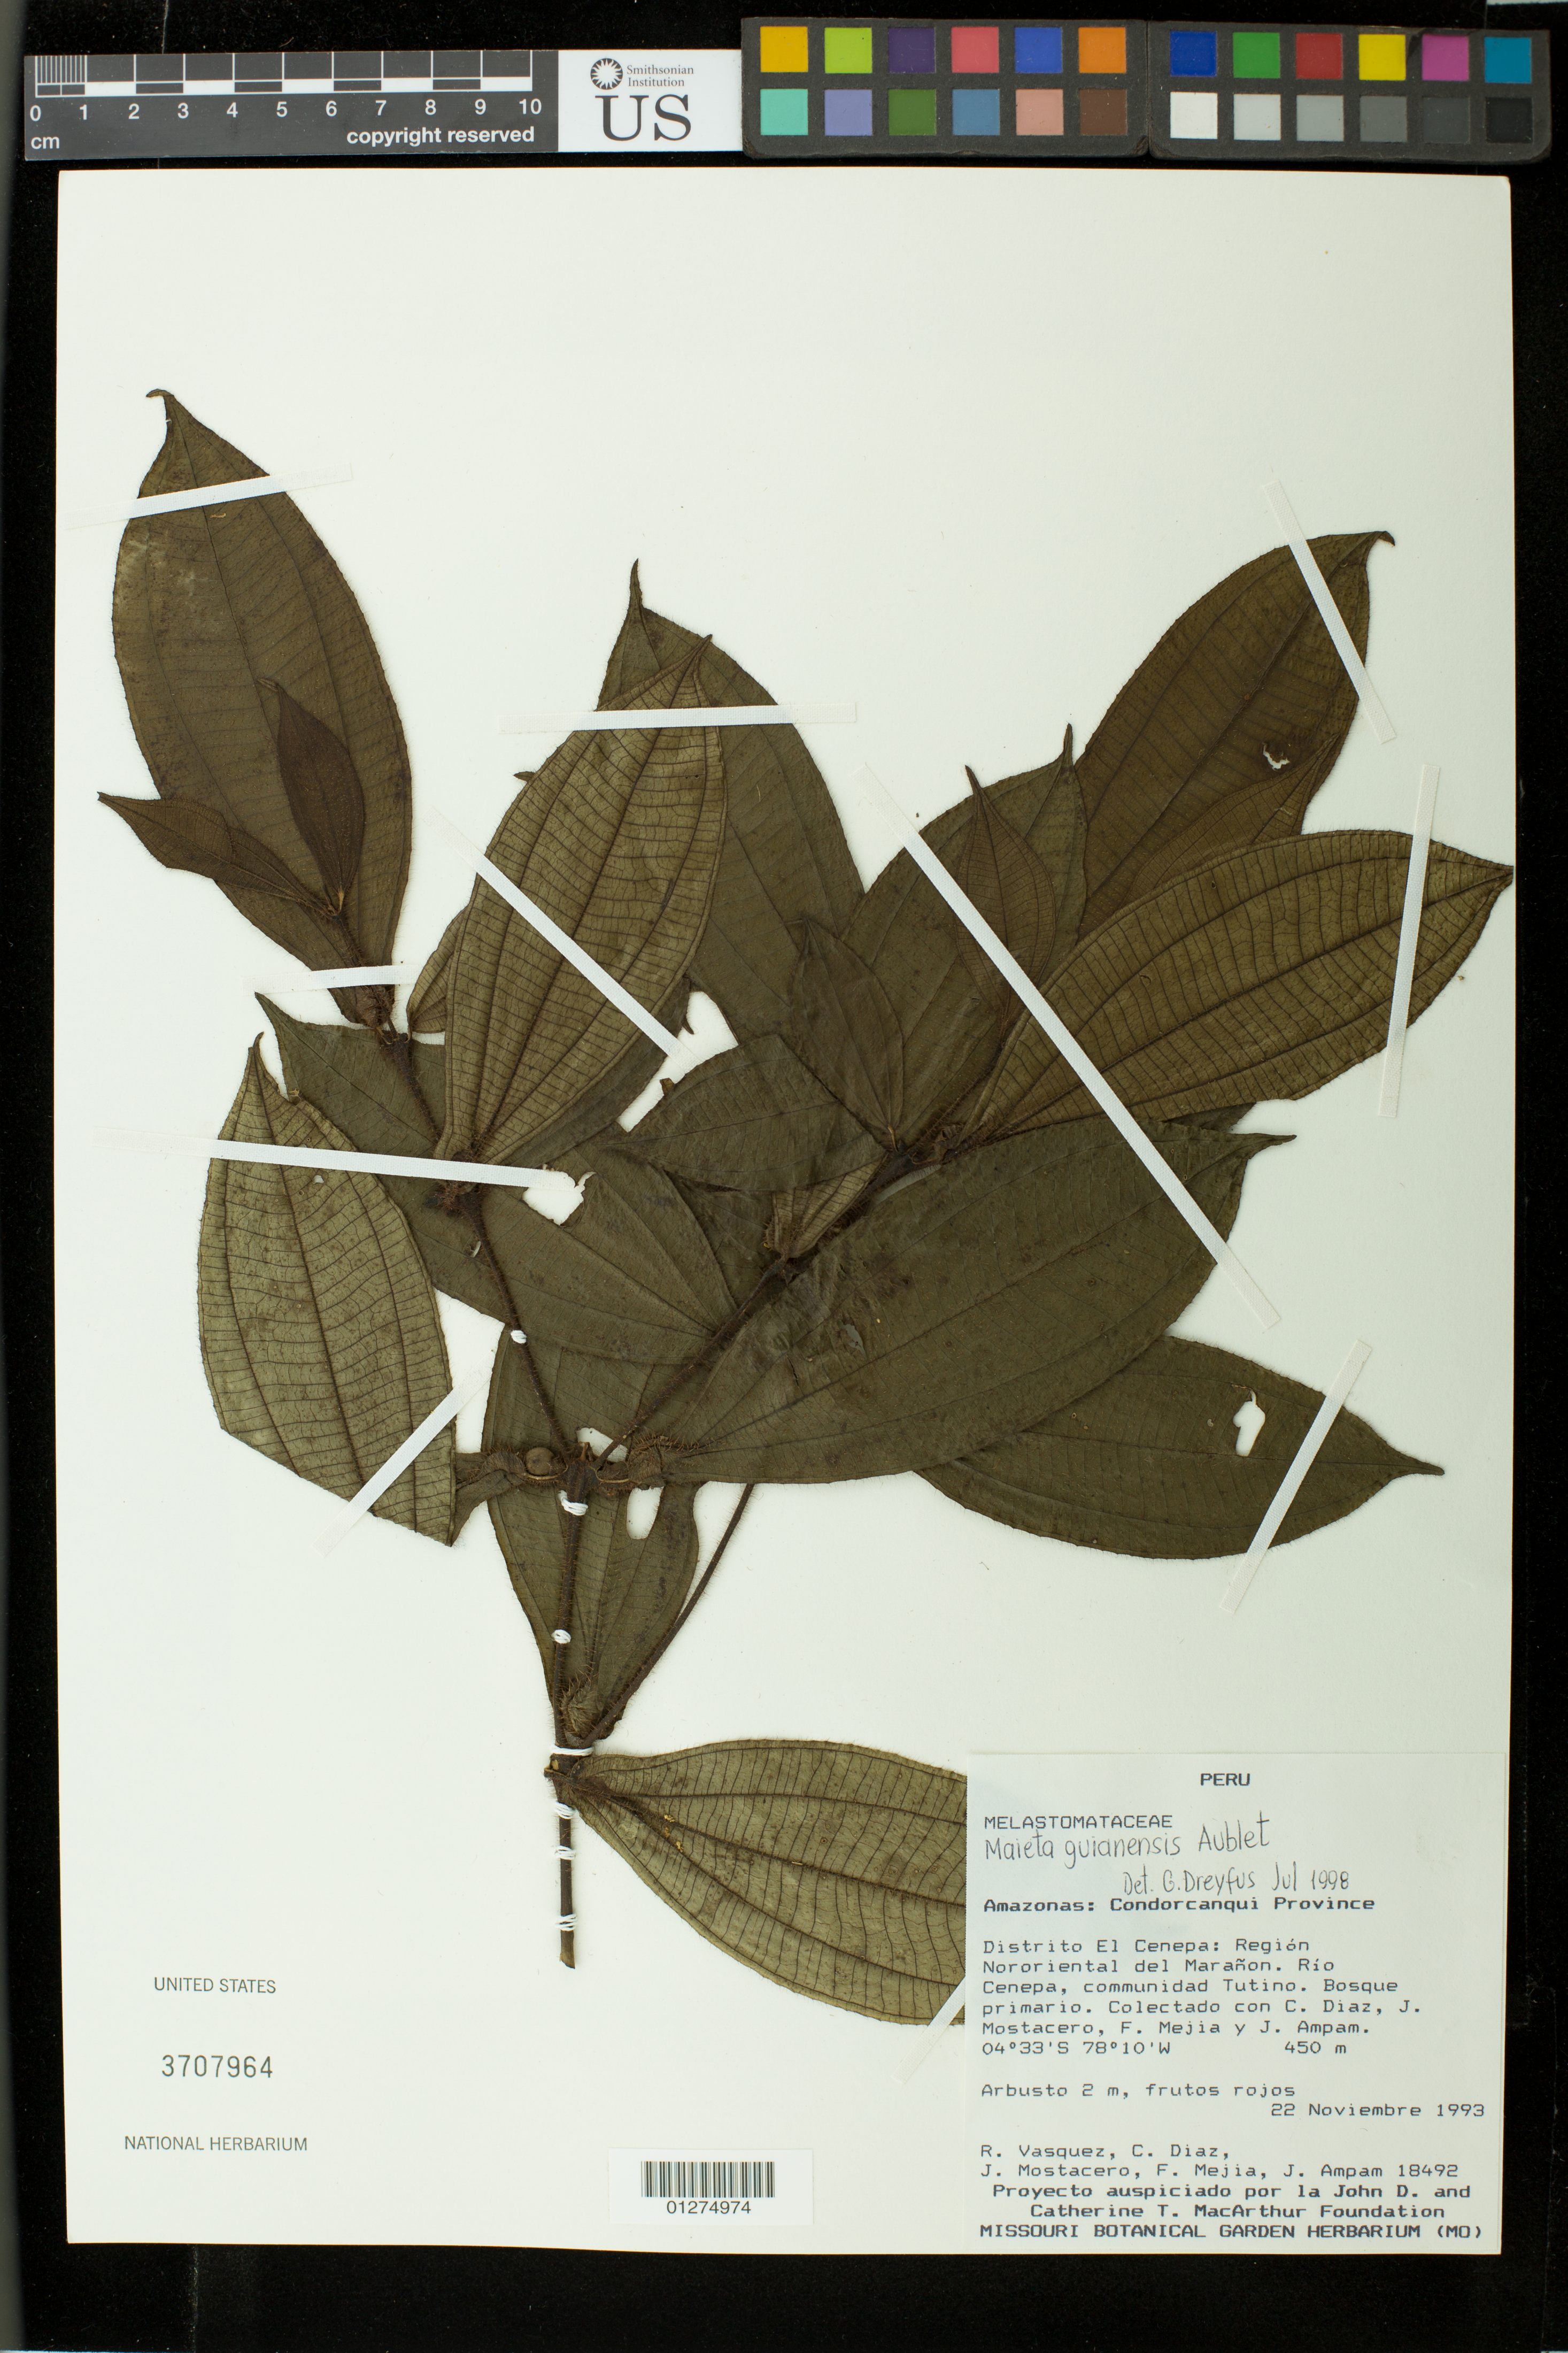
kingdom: Plantae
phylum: Tracheophyta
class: Magnoliopsida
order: Myrtales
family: Melastomataceae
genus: Maieta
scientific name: Maieta guianensis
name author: Aubl.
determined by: Dreyfus, G.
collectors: R. Vásquez, C. Díaz, J. Mostacero, F. Mejia & J. Ampam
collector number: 18492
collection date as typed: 22 Nov 1993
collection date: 1993-11-22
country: Peru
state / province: Amazonas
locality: Prov. Condorcanqui, dtto. El Cenepa: región nororiental del Marañon, Río Cenepa, communidad Tutino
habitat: bosque primario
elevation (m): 450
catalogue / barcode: US 3707964